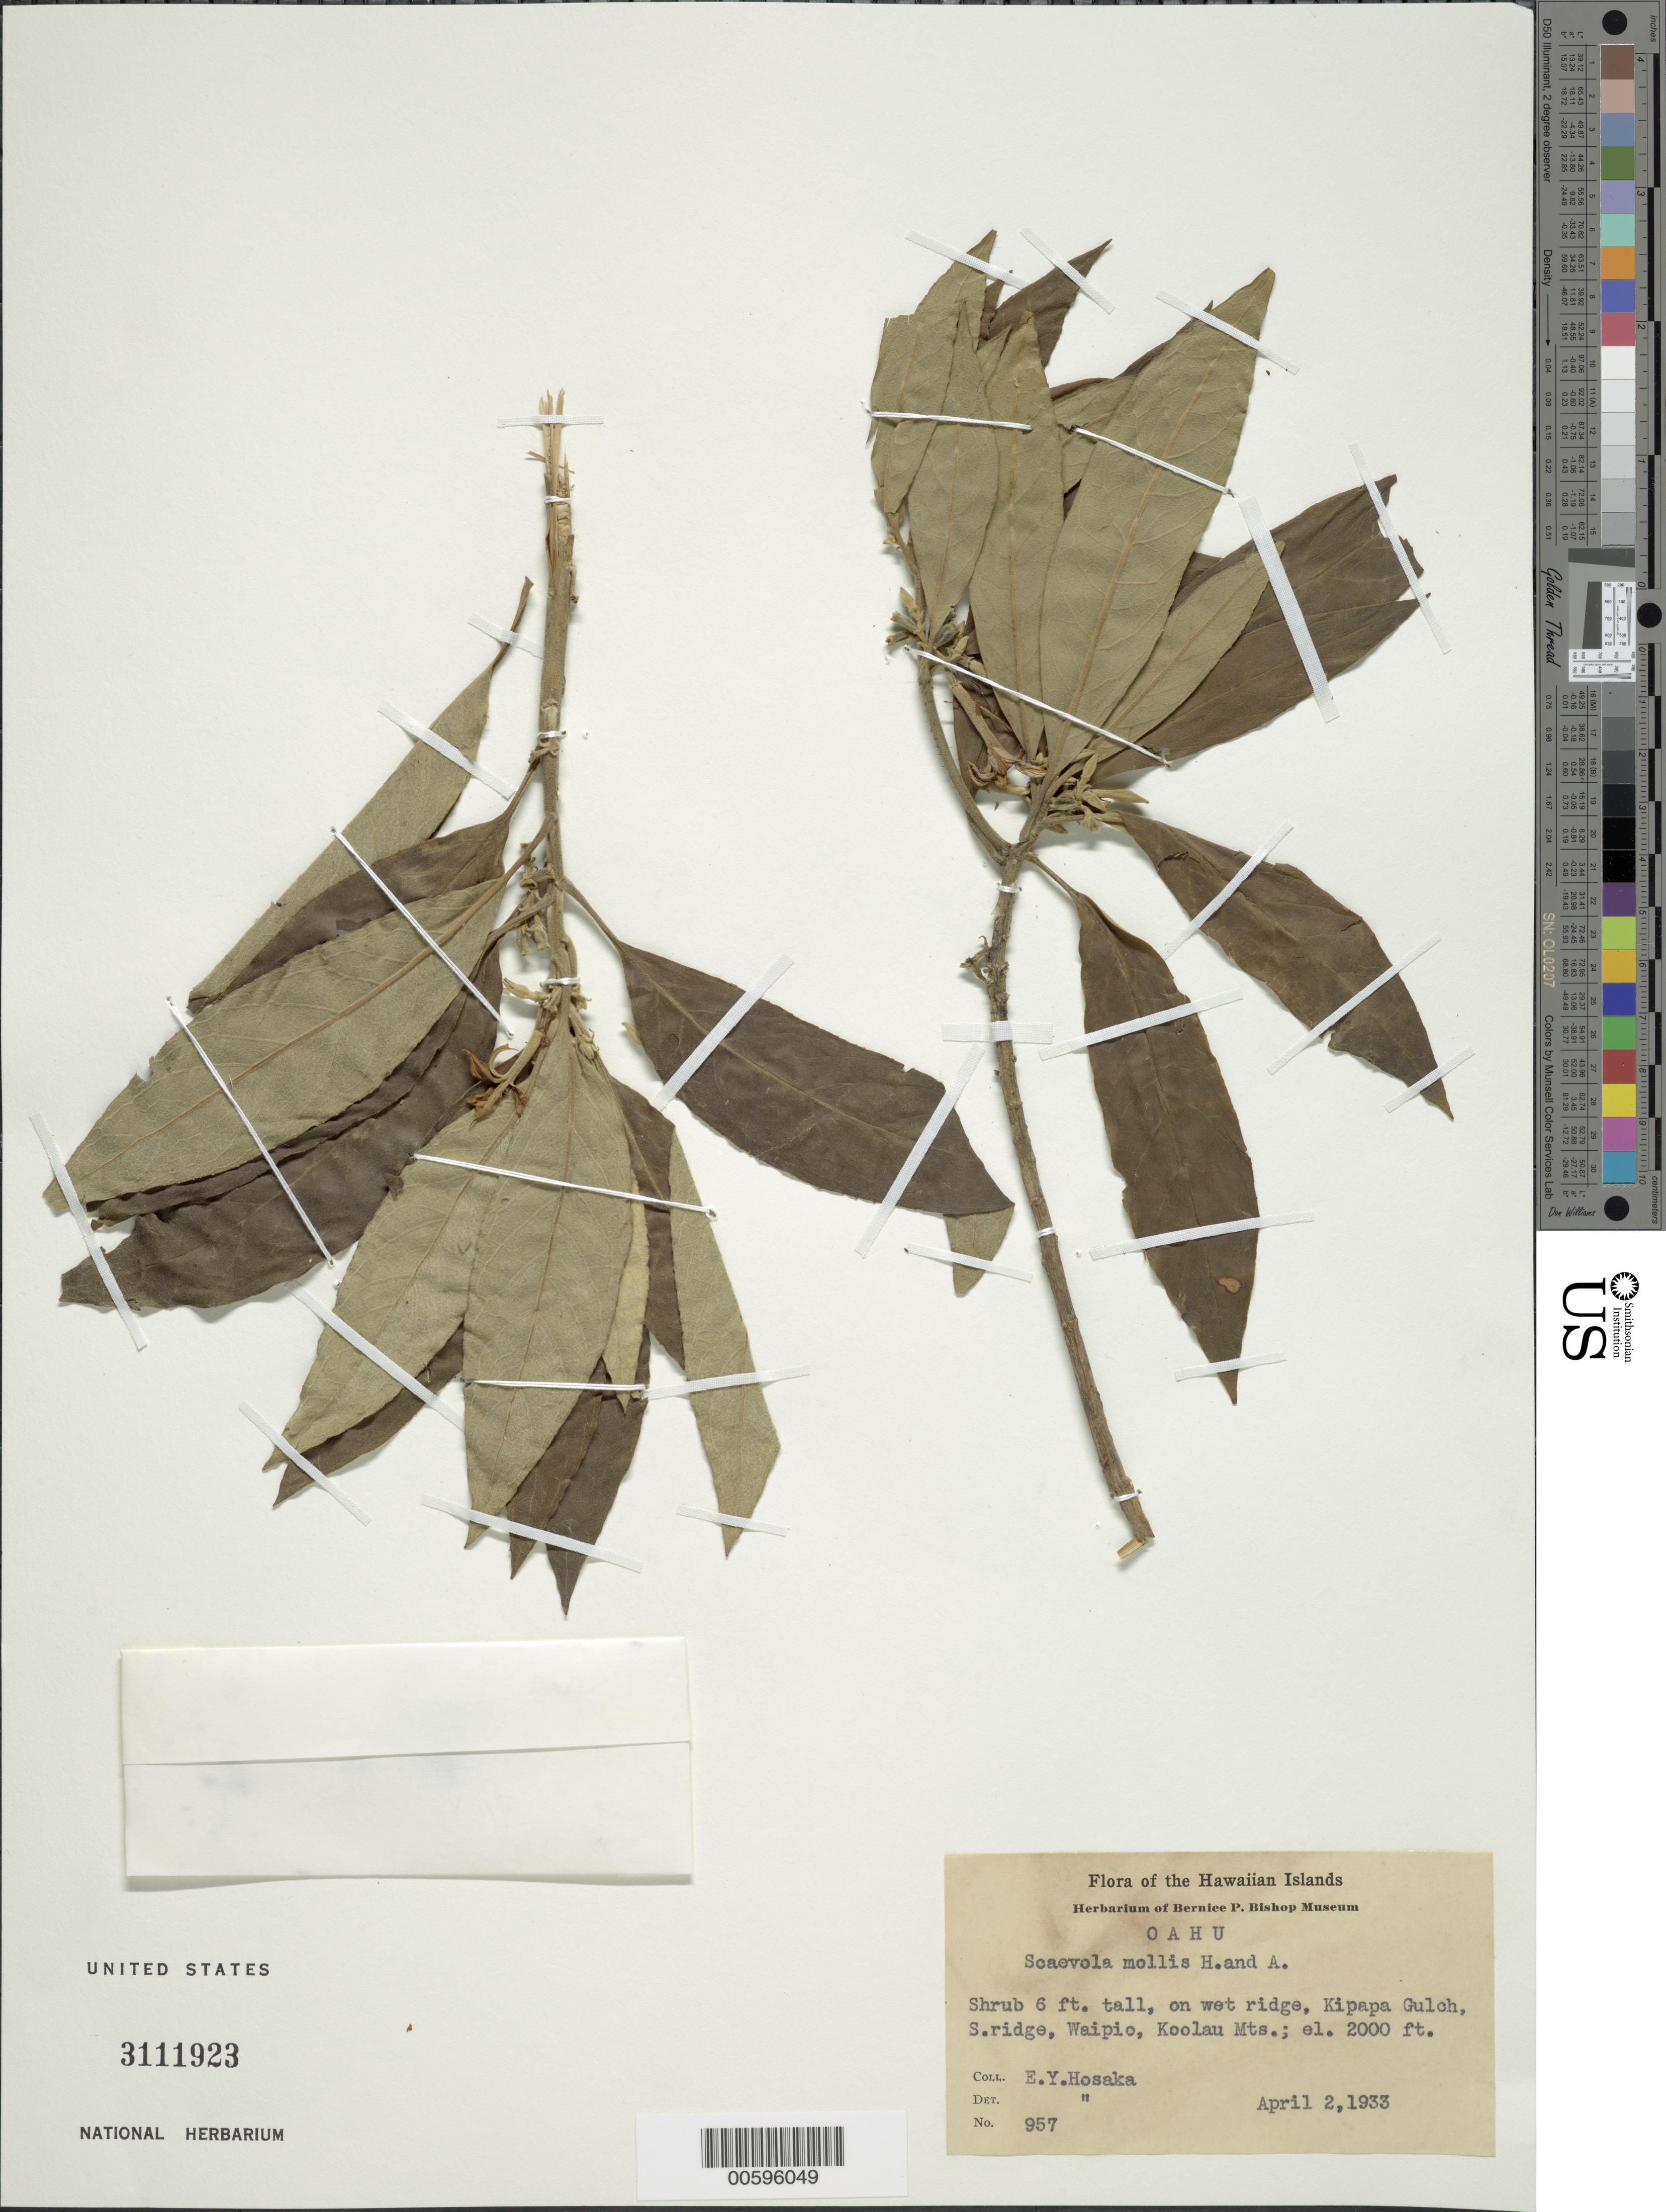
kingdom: Plantae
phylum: Tracheophyta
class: Magnoliopsida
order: Asterales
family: Goodeniaceae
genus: Scaevola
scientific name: Scaevola mollis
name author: Hook. & Arn.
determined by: Hosaka, E. Y.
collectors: E. Y. Hosaka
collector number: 957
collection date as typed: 2 Apr 1933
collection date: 1933-04-02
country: United States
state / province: Hawaii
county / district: Honolulu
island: Oahu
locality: Kipapa Gulch, S ridge, Waipio, Koolau Mts.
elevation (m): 610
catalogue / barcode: US 3111923